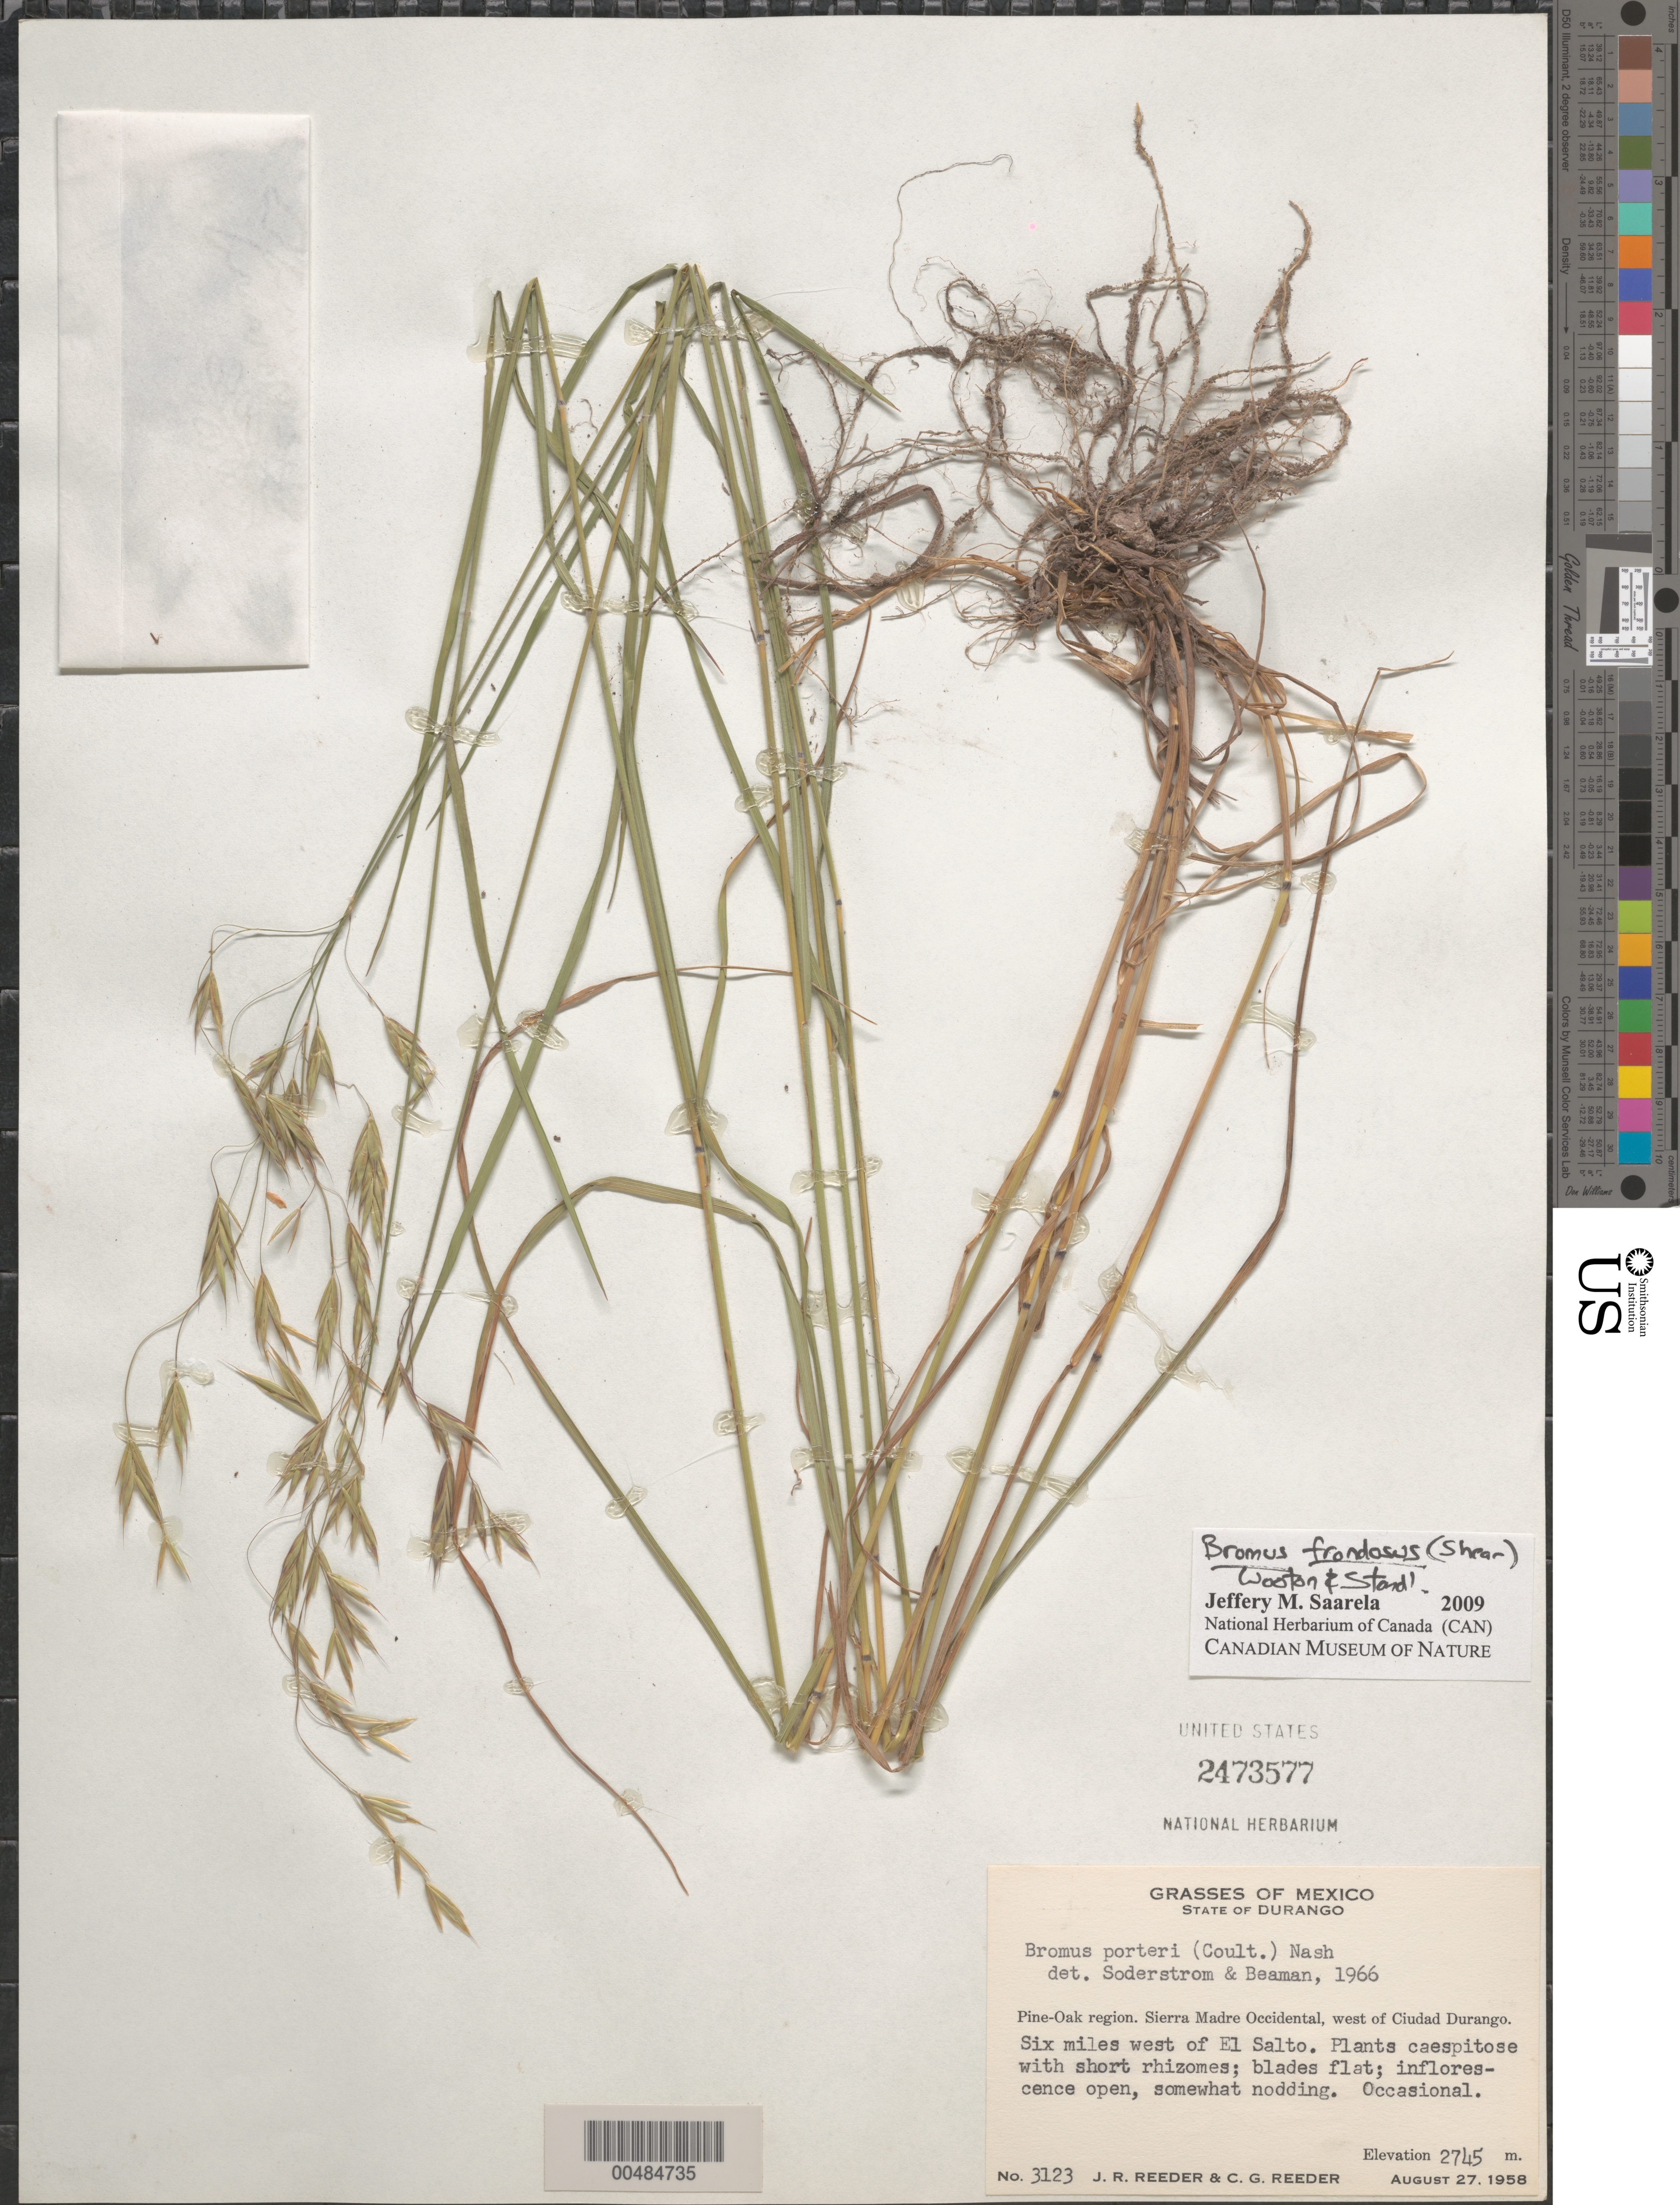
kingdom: Plantae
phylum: Tracheophyta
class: Liliopsida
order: Poales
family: Poaceae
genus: Bromus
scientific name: Bromus frondosus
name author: (Shear) Wooton & Standl.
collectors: J. R. Reeder & C. G. Reeder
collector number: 3123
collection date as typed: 27 Aug 1958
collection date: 1958-08-27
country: Mexico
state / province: Durango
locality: Sierra Madre Occidental, W of Ciudad Durango, 6 mi W of El Salto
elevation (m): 2745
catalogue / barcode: US 2473577